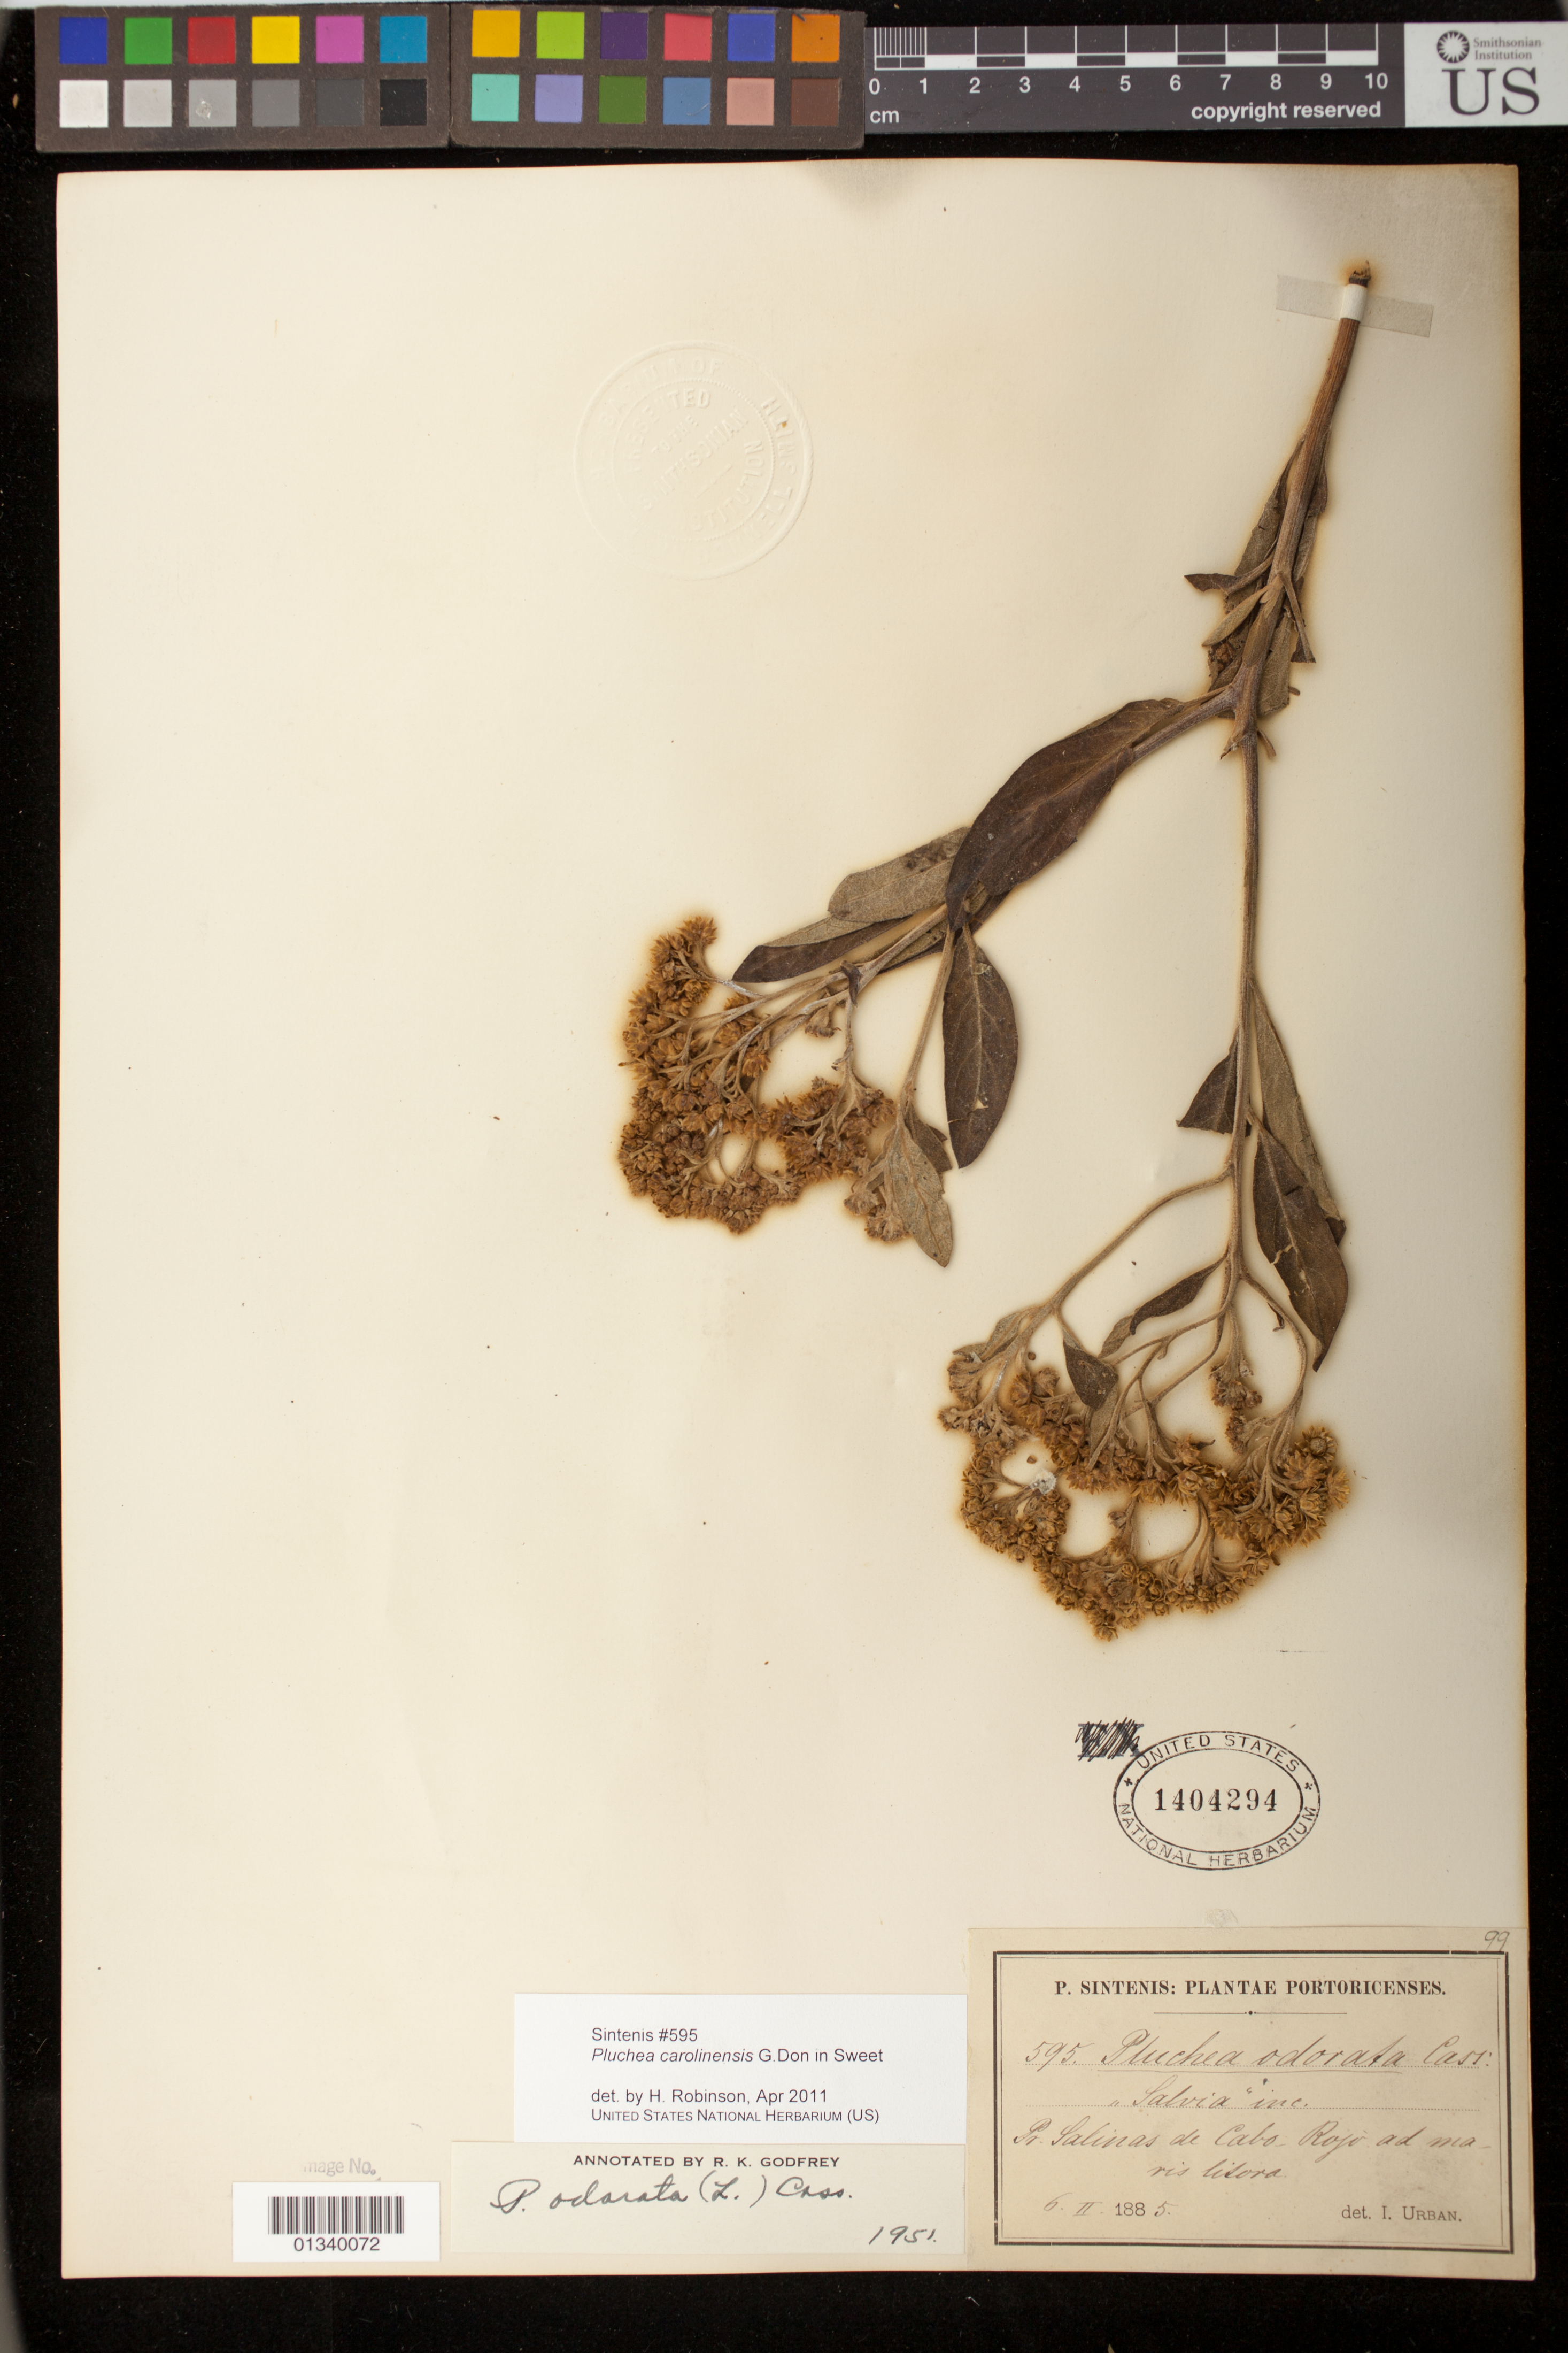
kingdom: Plantae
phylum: Tracheophyta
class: Magnoliopsida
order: Asterales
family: Asteraceae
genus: Pluchea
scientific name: Pluchea carolinensis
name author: (Jacq.) D. Don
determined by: Robinson, Harold E., (US)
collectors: P. Sintenis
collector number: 595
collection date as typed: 06 Feb 1885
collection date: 1885-02-06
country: Puerto Rico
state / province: Cabo Rojo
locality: Prope Salinas de Cabo Rojo ad maris litore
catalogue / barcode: US 1404294